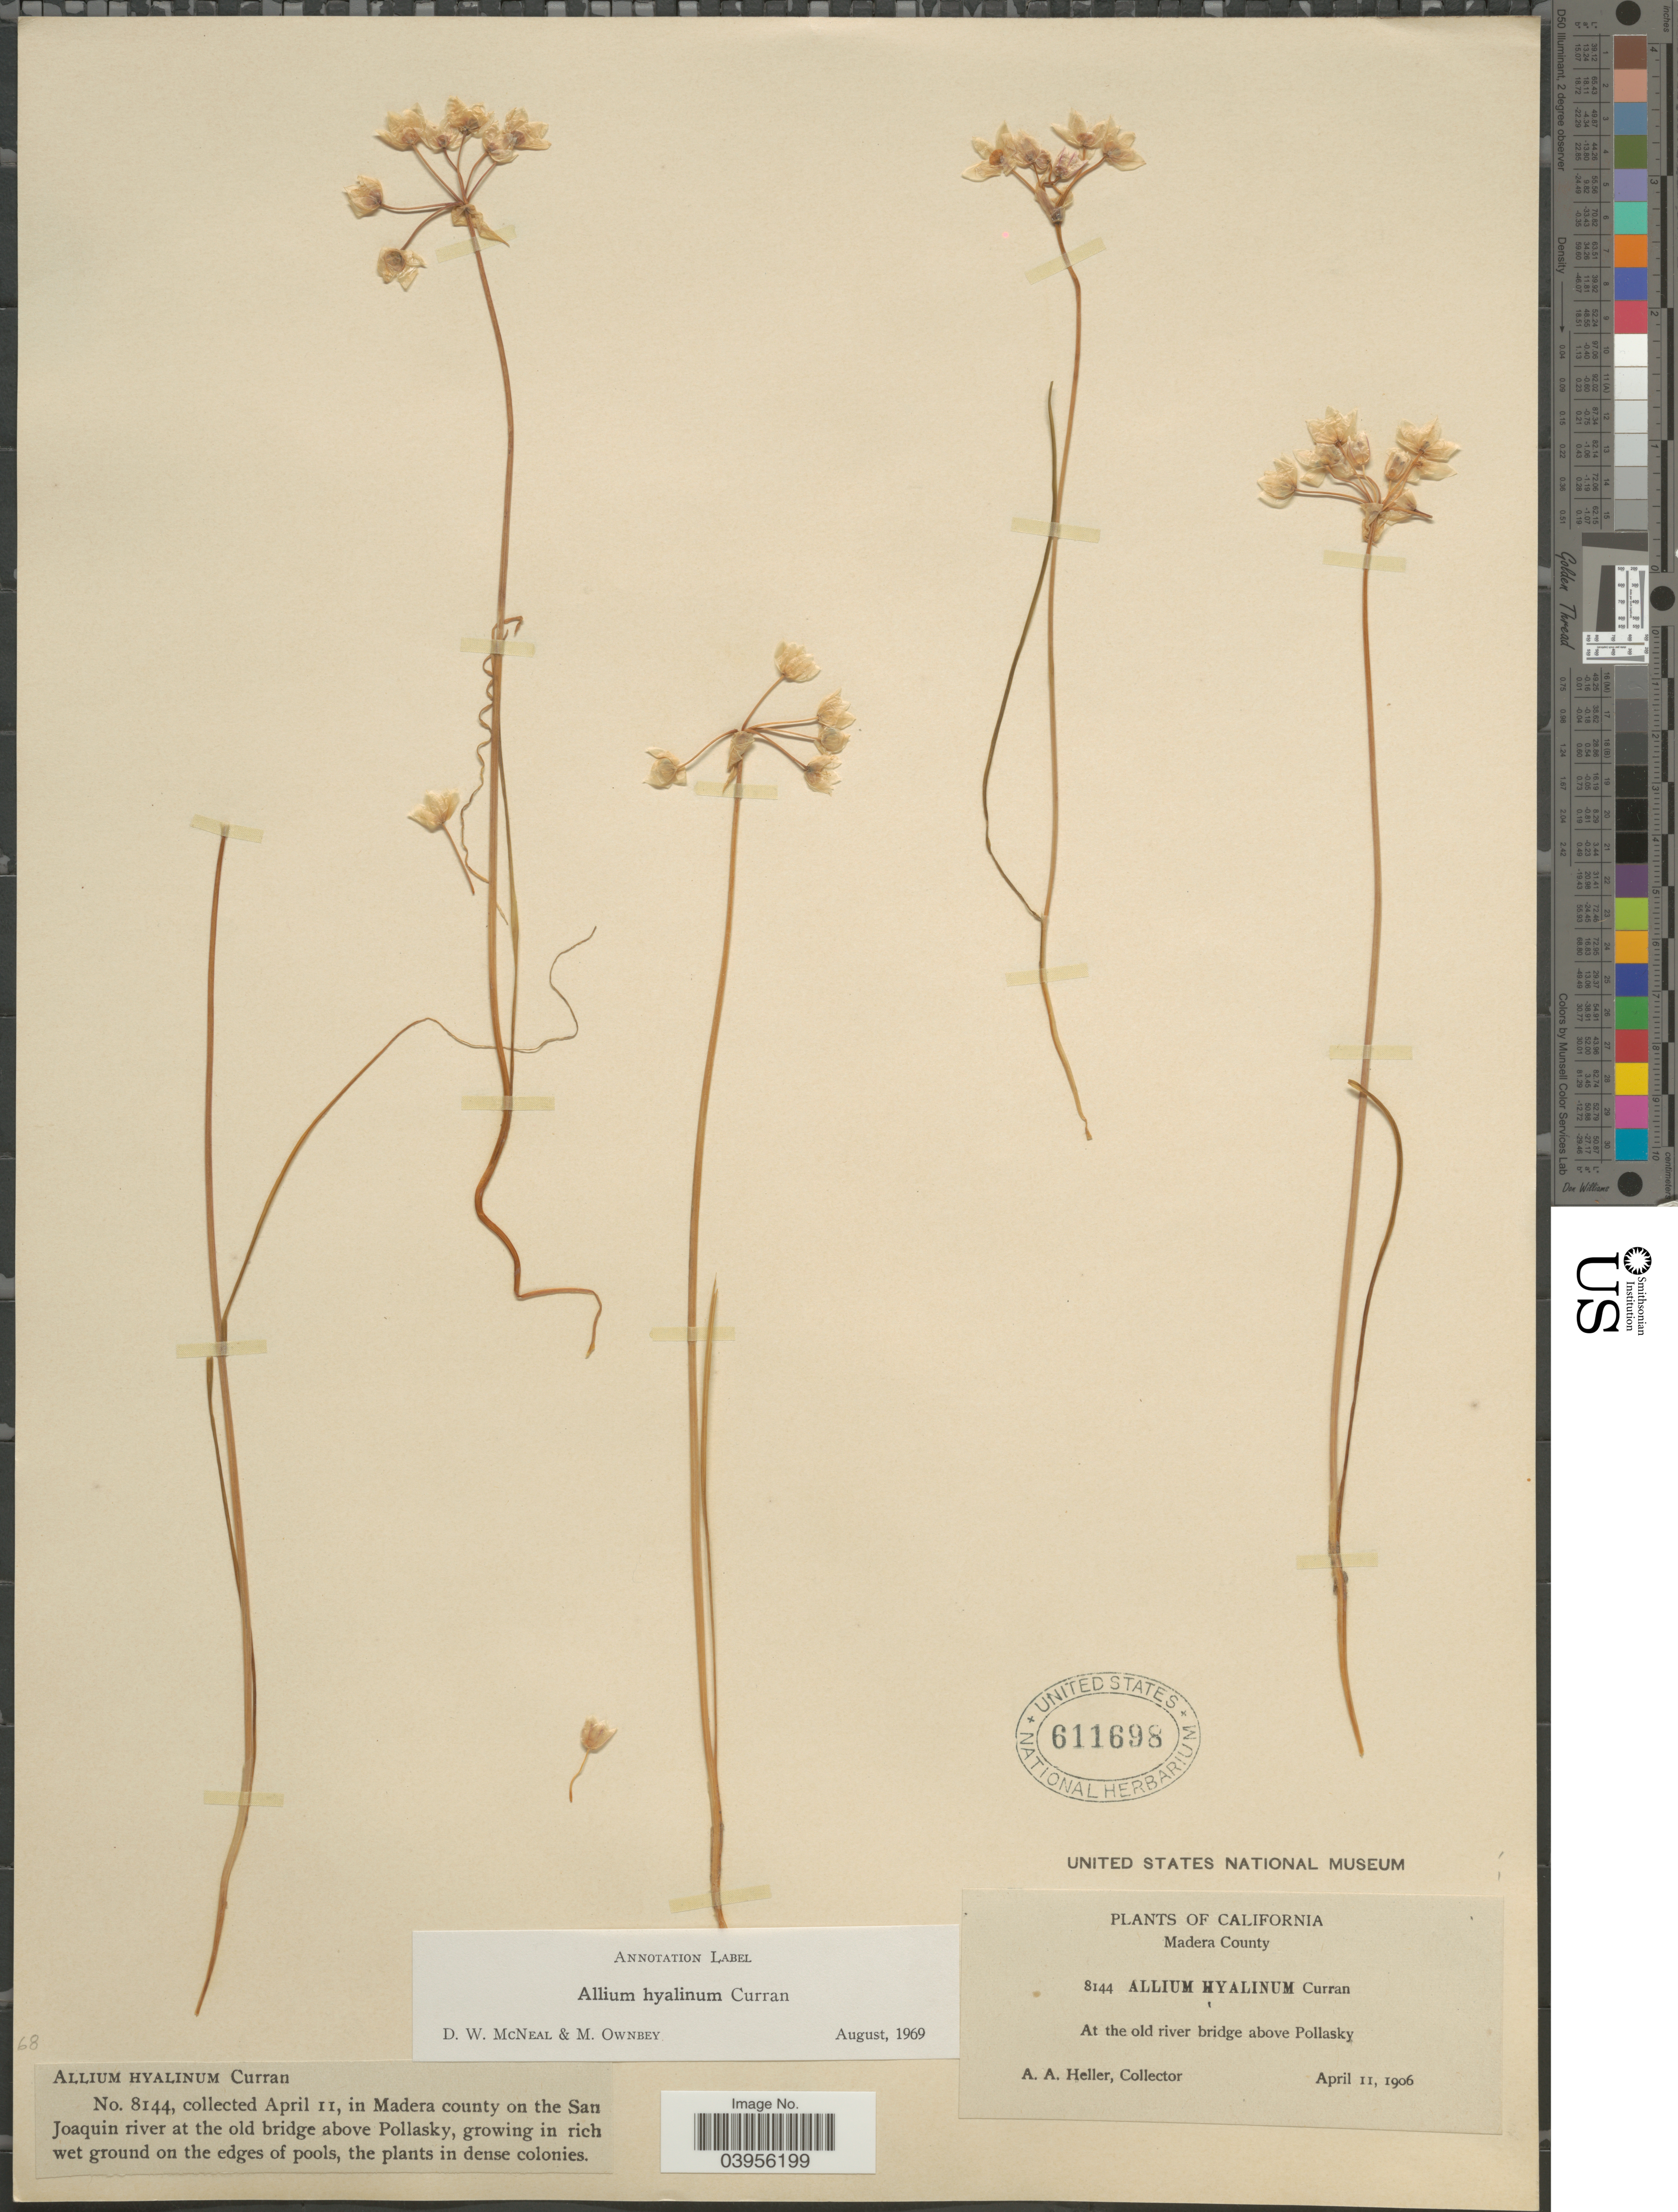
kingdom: Plantae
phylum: Tracheophyta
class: Liliopsida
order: Asparagales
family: Amaryllidaceae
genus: Allium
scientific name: Allium hyalinum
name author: Curran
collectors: A. A. Heller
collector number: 8144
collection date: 1906-04-11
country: United States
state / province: California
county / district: Madera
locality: Madera County on the San Joaquin river at the old river bridge above Pollasky.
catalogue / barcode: US 611698